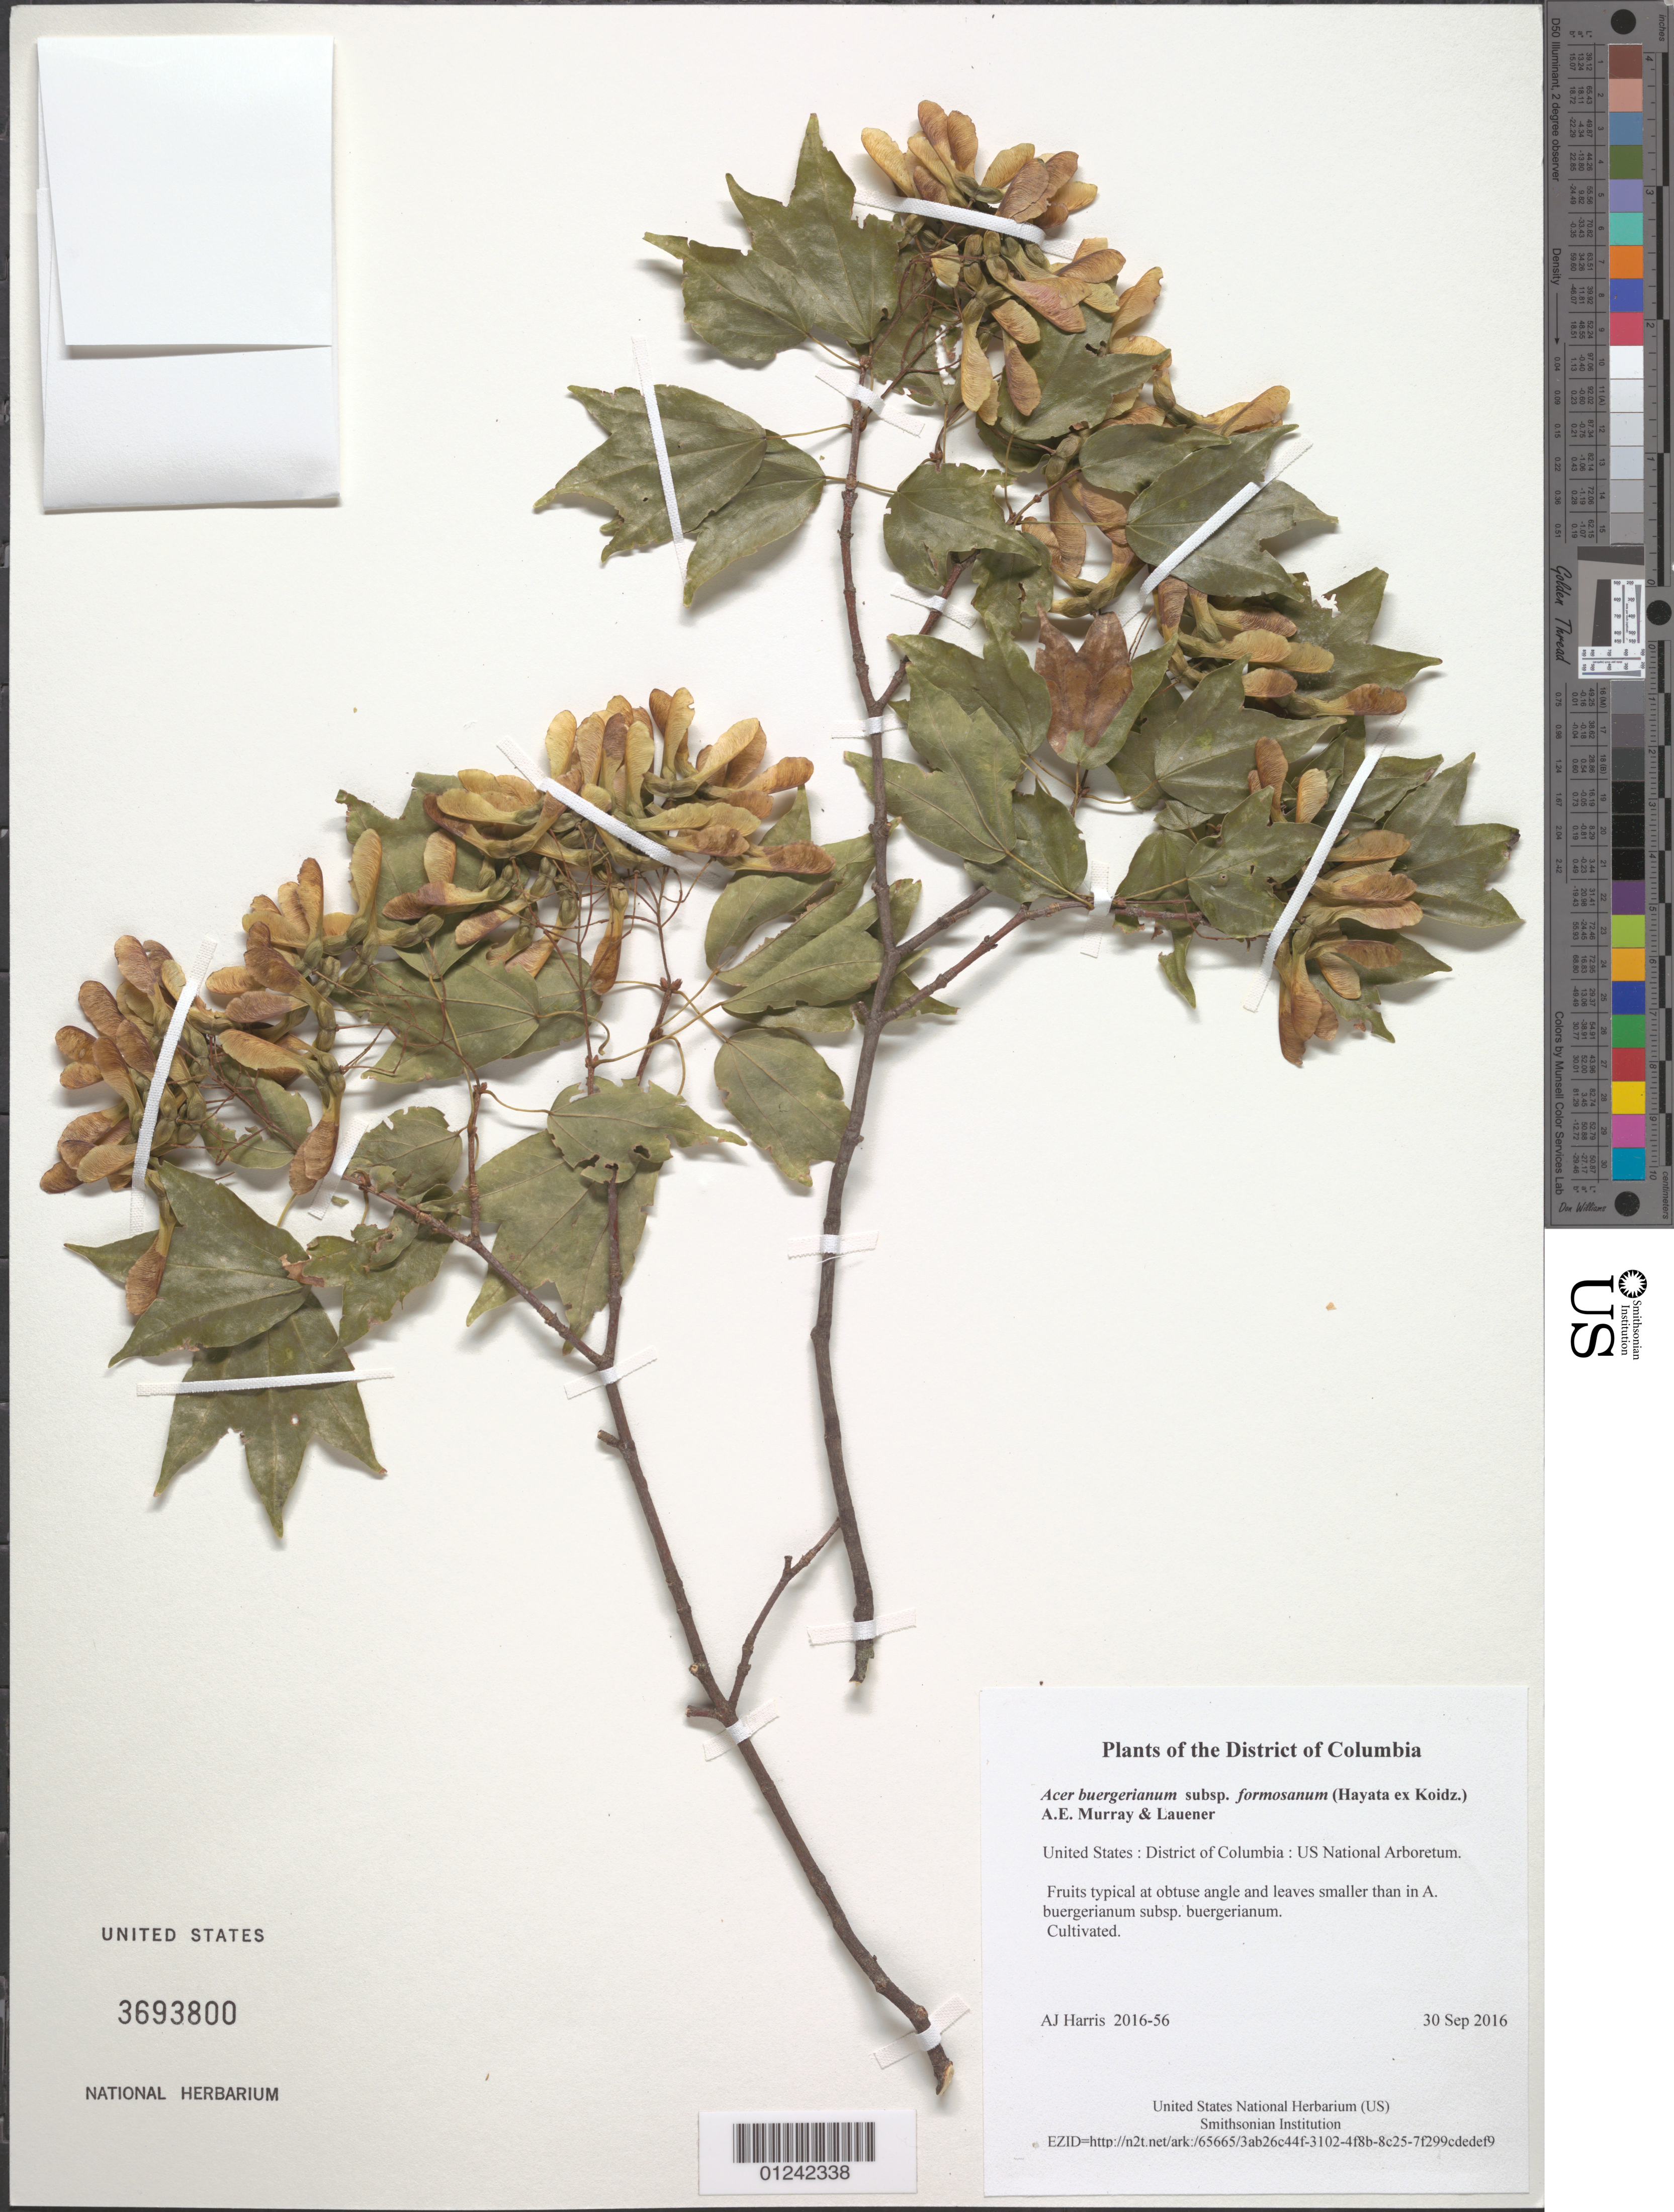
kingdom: Plantae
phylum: Tracheophyta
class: Magnoliopsida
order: Sapindales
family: Sapindaceae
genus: Acer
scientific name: Acer buergerianum subsp. formosanum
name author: (Hayata ex Koidz.) A.E. Murray & Lauener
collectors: A. J. Harris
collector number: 2016-56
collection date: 2016-09-30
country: United States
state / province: District of Columbia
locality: US National Arboretum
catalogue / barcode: US 3693800